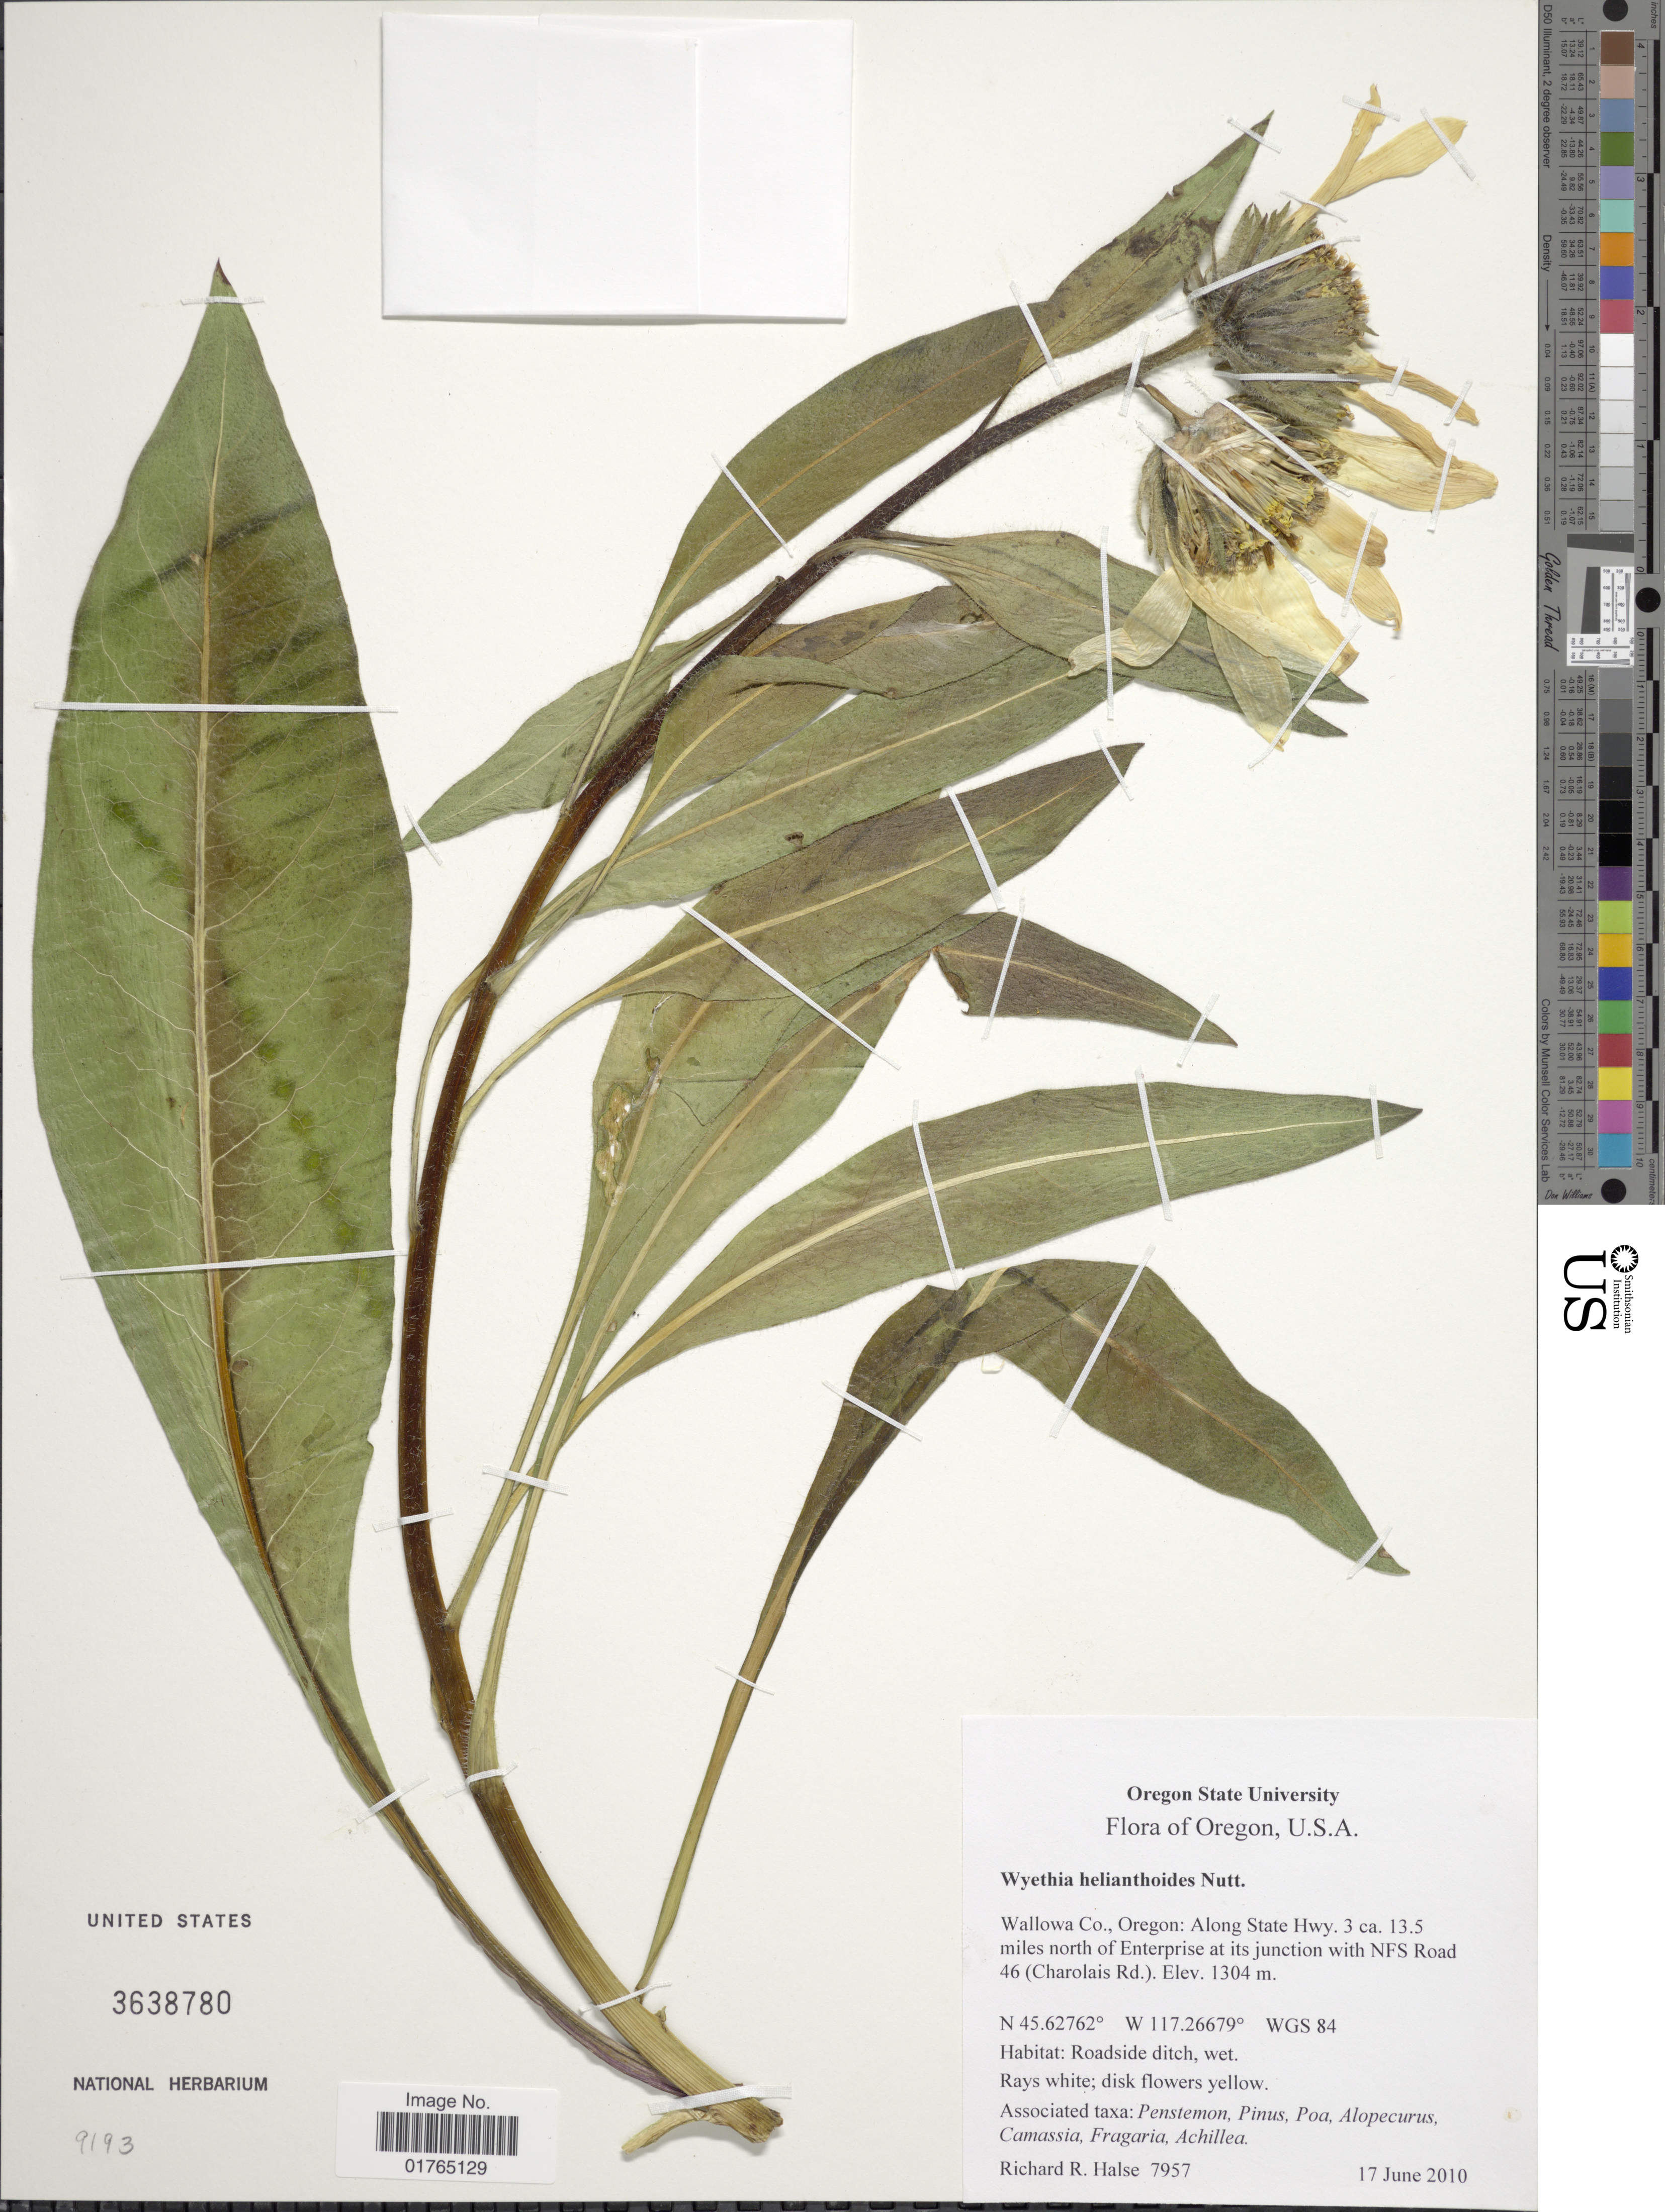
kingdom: Plantae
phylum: Tracheophyta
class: Magnoliopsida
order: Asterales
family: Asteraceae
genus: Wyethia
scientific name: Wyethia helianthoides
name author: Nutt.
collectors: R. Halse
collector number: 7957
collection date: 2010-06-17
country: United States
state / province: Oregon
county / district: Wallowa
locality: U.S.A., Wallowa Co., along State Hwy 3 ca 13.5 miles north of Enterprise at its junction with NFS Road 46 (Charolais Rd.)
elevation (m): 1304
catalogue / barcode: US 3638780